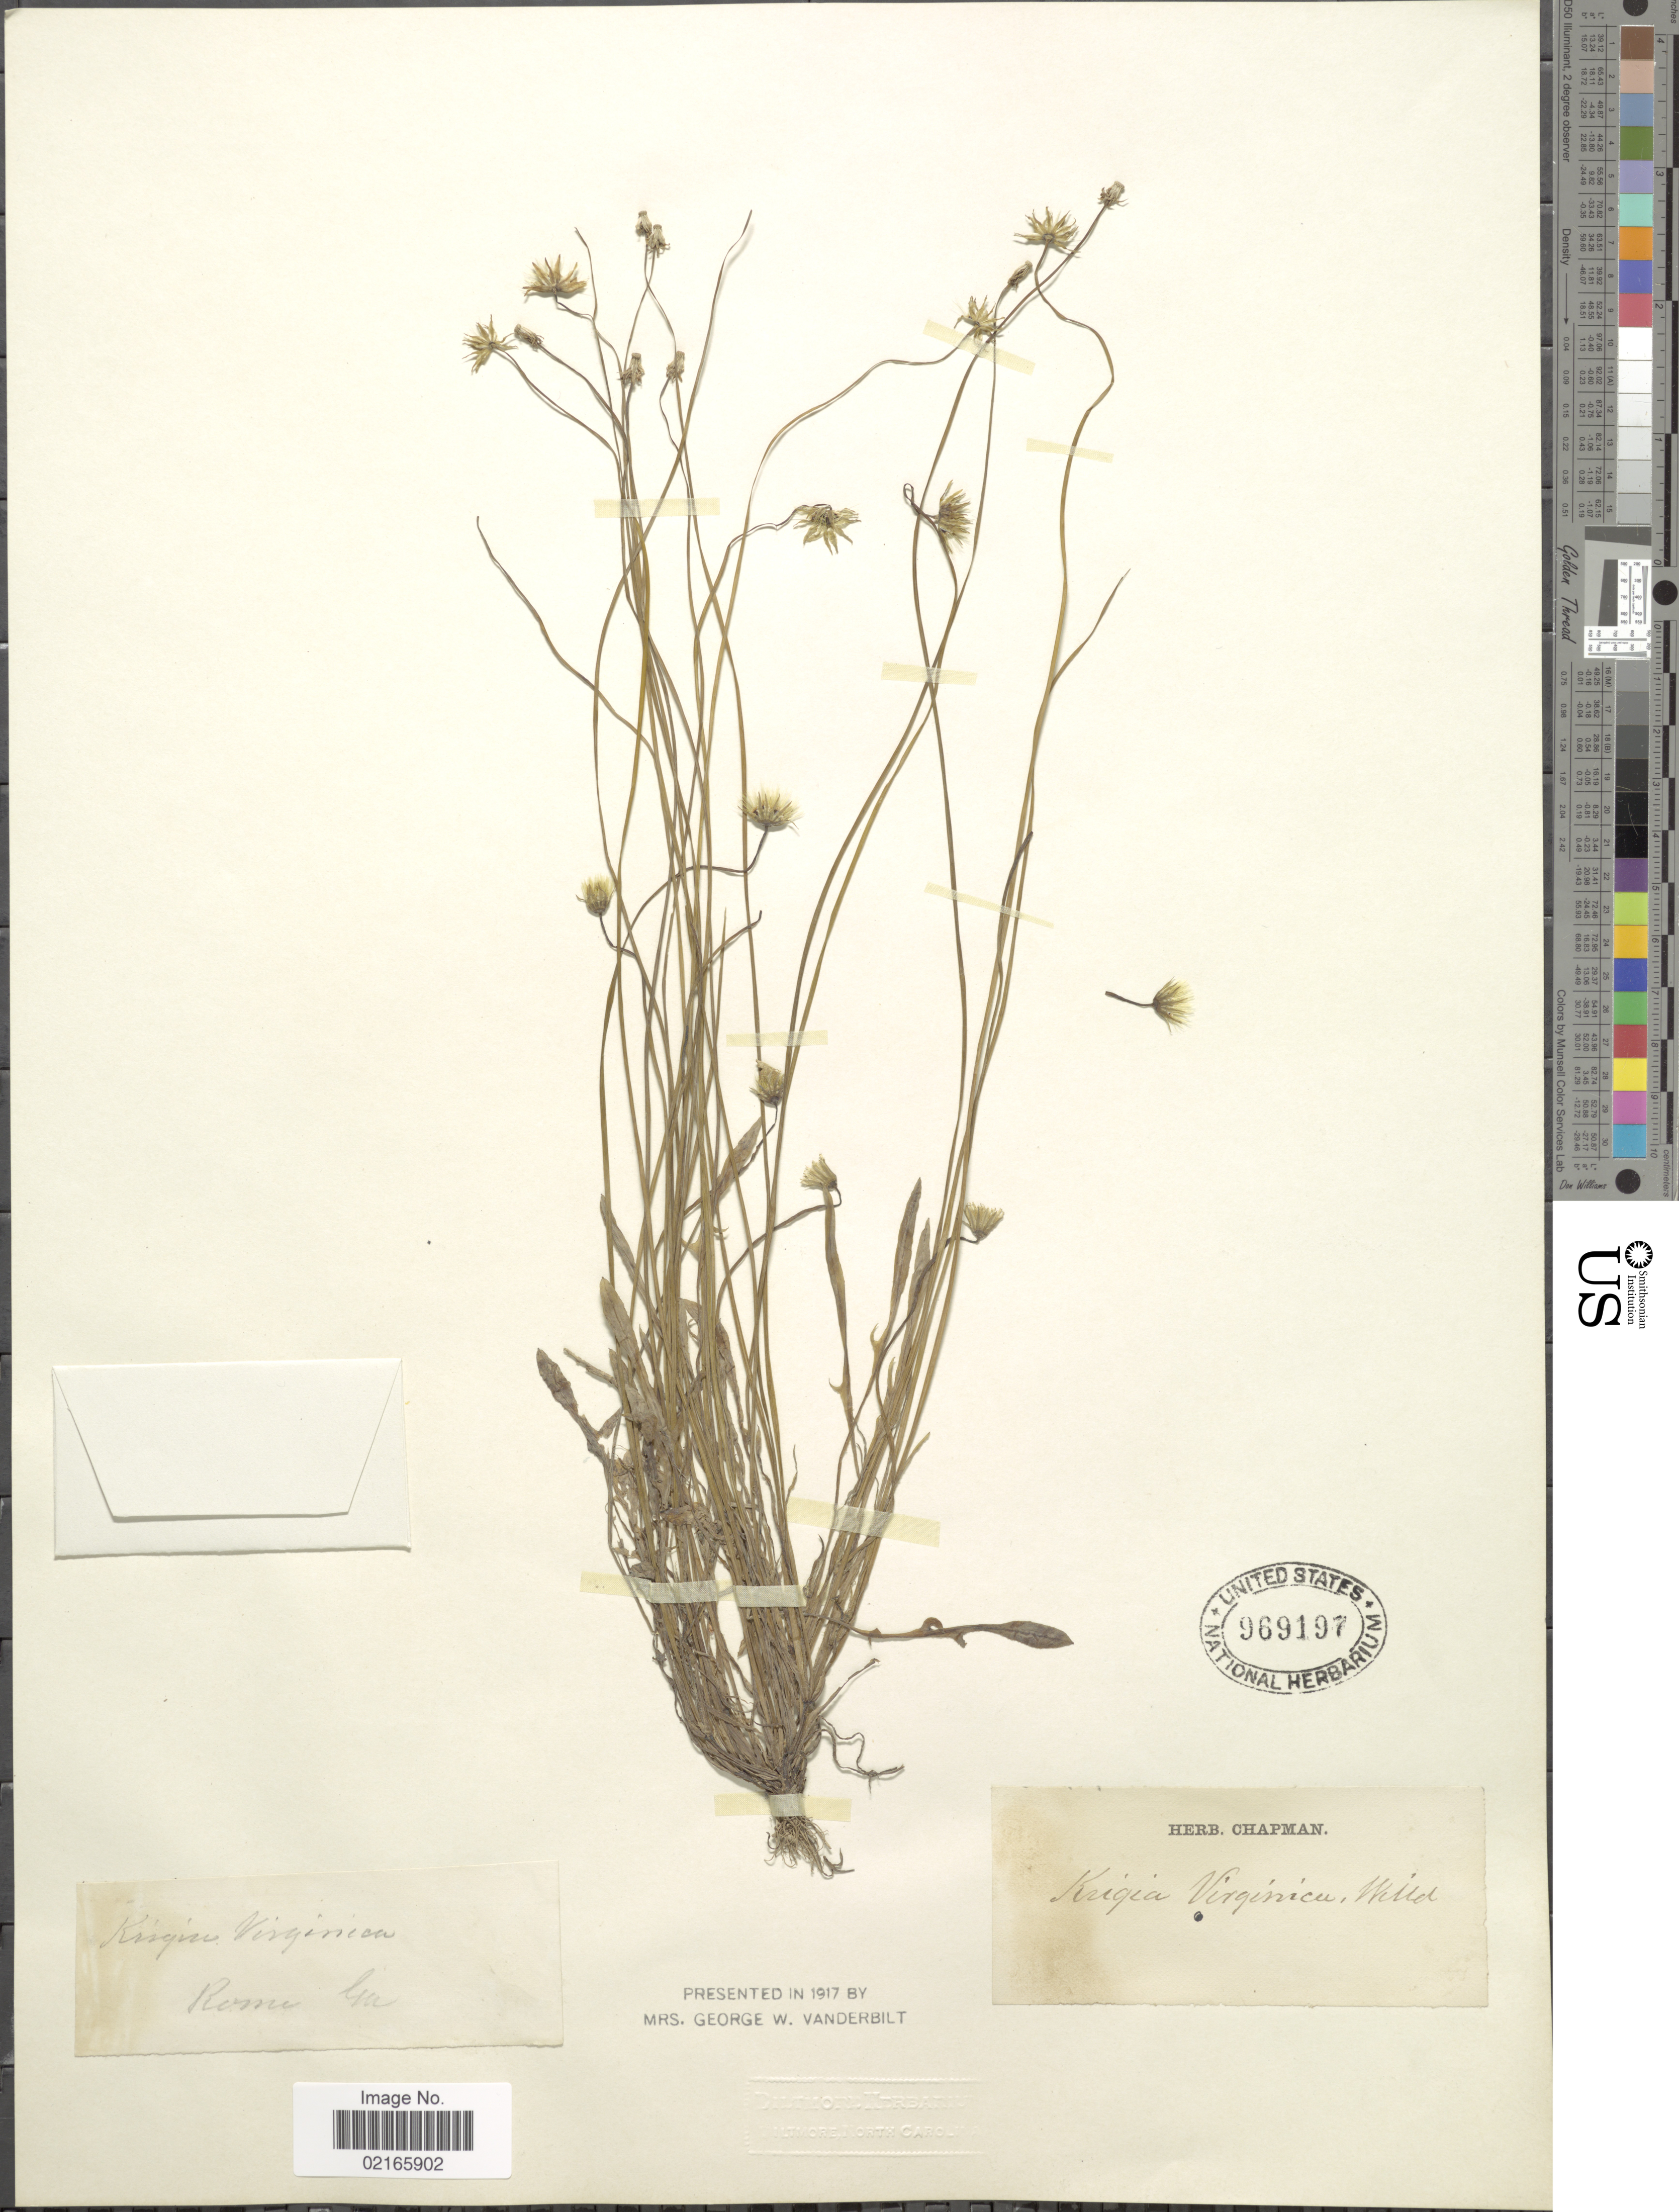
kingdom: Plantae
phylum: Tracheophyta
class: Magnoliopsida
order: Asterales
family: Asteraceae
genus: Krigia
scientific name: Krigia virginica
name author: (L.) Willd.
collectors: ex herb. Chapman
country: United States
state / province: Georgia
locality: Rome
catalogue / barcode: US 969197